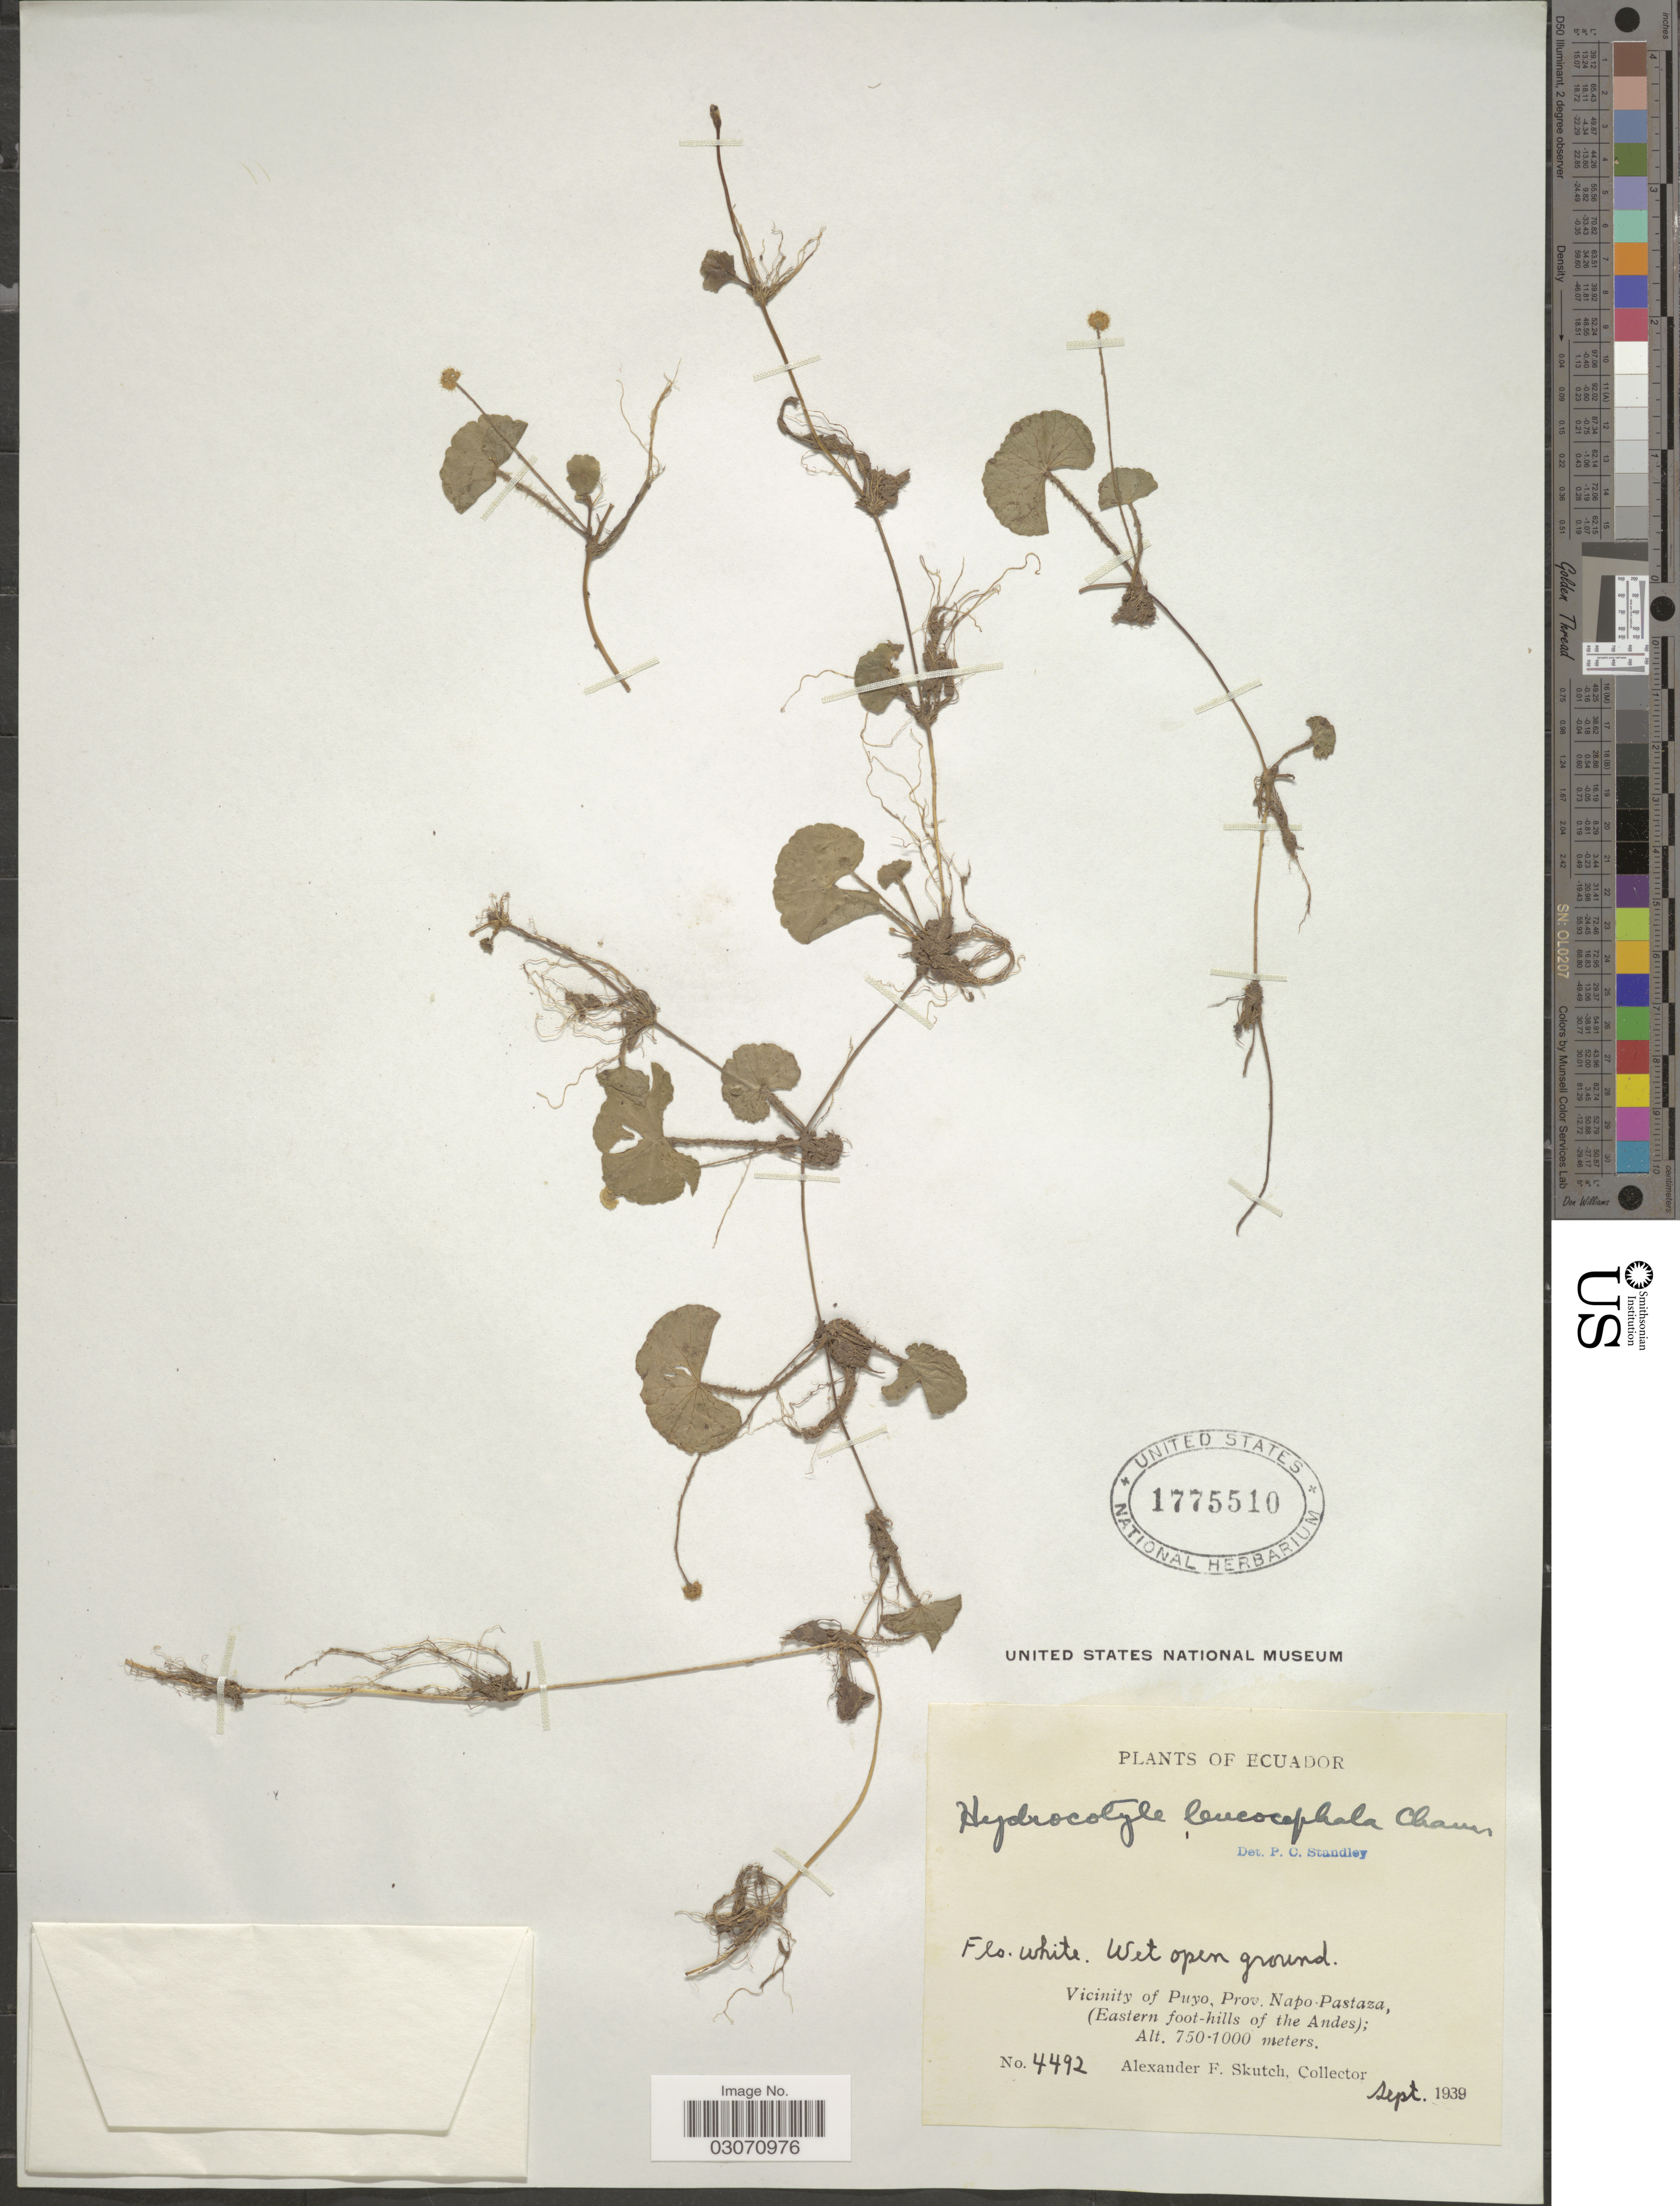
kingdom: Plantae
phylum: Tracheophyta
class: Magnoliopsida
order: Apiales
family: Araliaceae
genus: Hydrocotyle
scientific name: Hydrocotyle leucocephala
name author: Cham. & Schltdl.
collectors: A. F. Skutch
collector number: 4492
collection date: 1939-09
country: Ecuador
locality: Vicinity of Puyo, Prov. Napo-Pastaza, (Eastern foot-hills of the Andes).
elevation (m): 750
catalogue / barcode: US 1775510